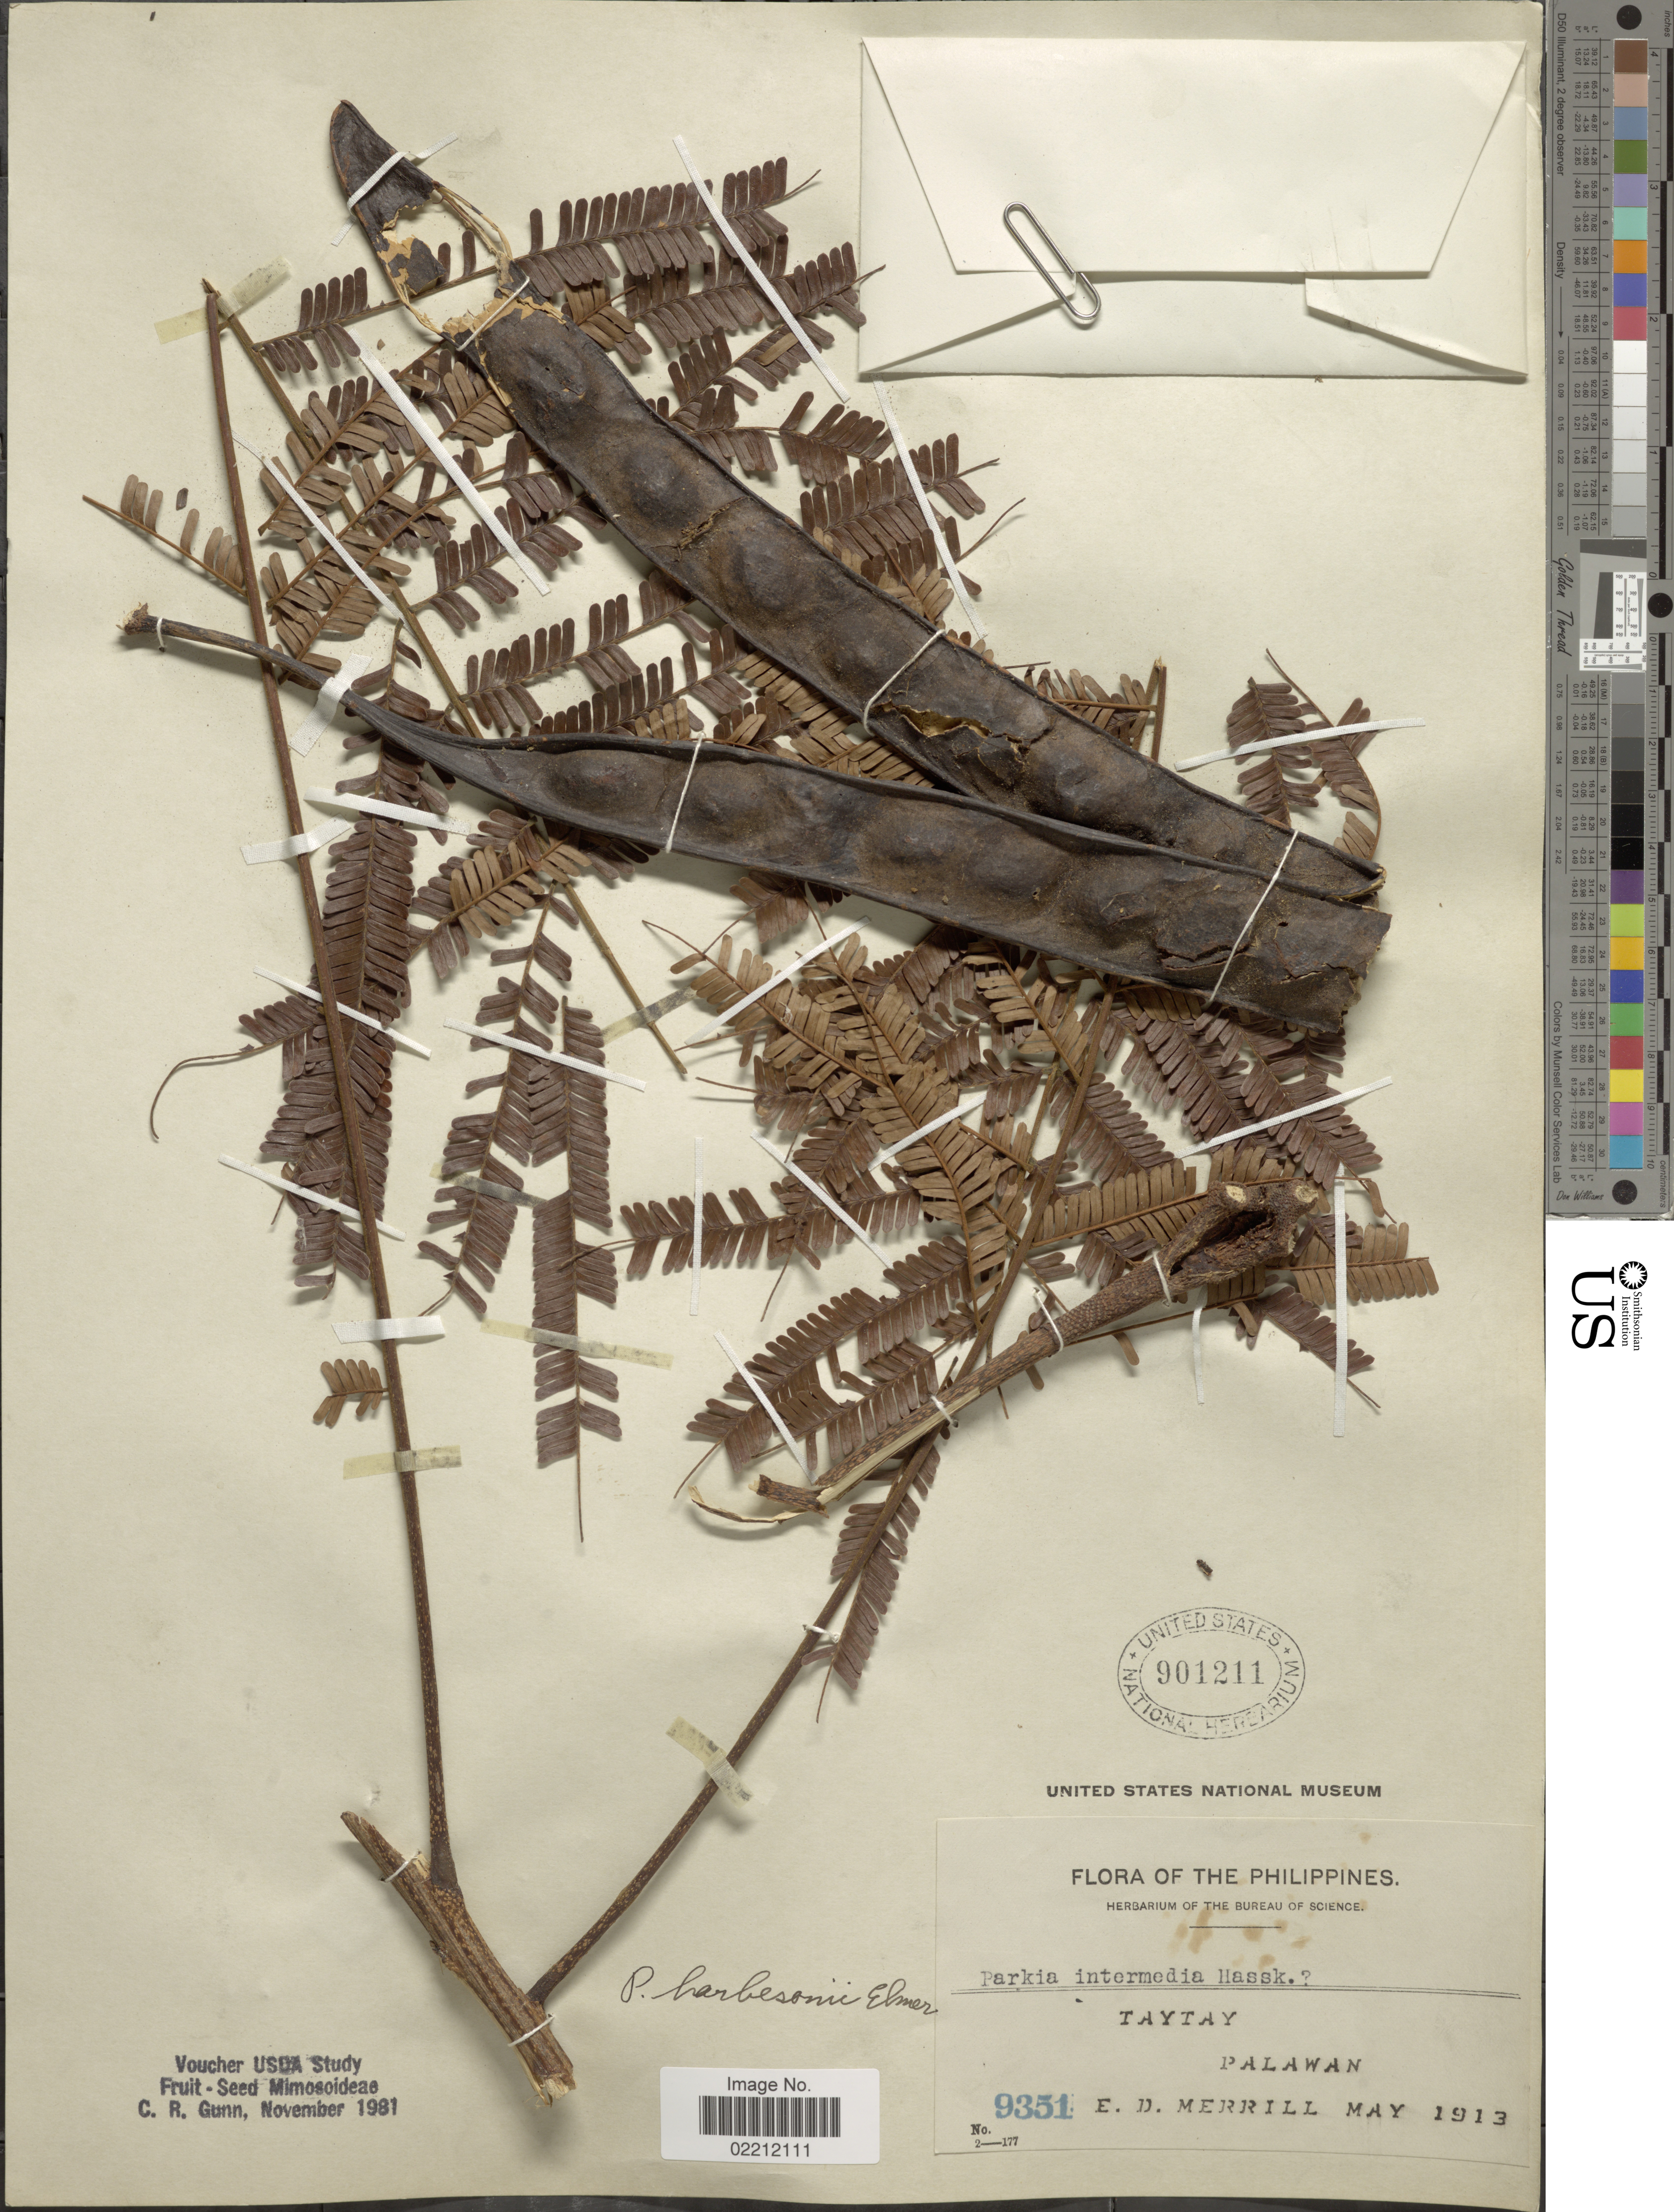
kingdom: Plantae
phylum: Tracheophyta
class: Magnoliopsida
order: Fabales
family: Fabaceae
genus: Parkia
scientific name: Parkia harbesonii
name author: Elmer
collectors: E. D. Merrill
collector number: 9351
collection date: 1913-05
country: Philippines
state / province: Mimaropa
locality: Taytay, Palawan.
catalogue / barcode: US 901211